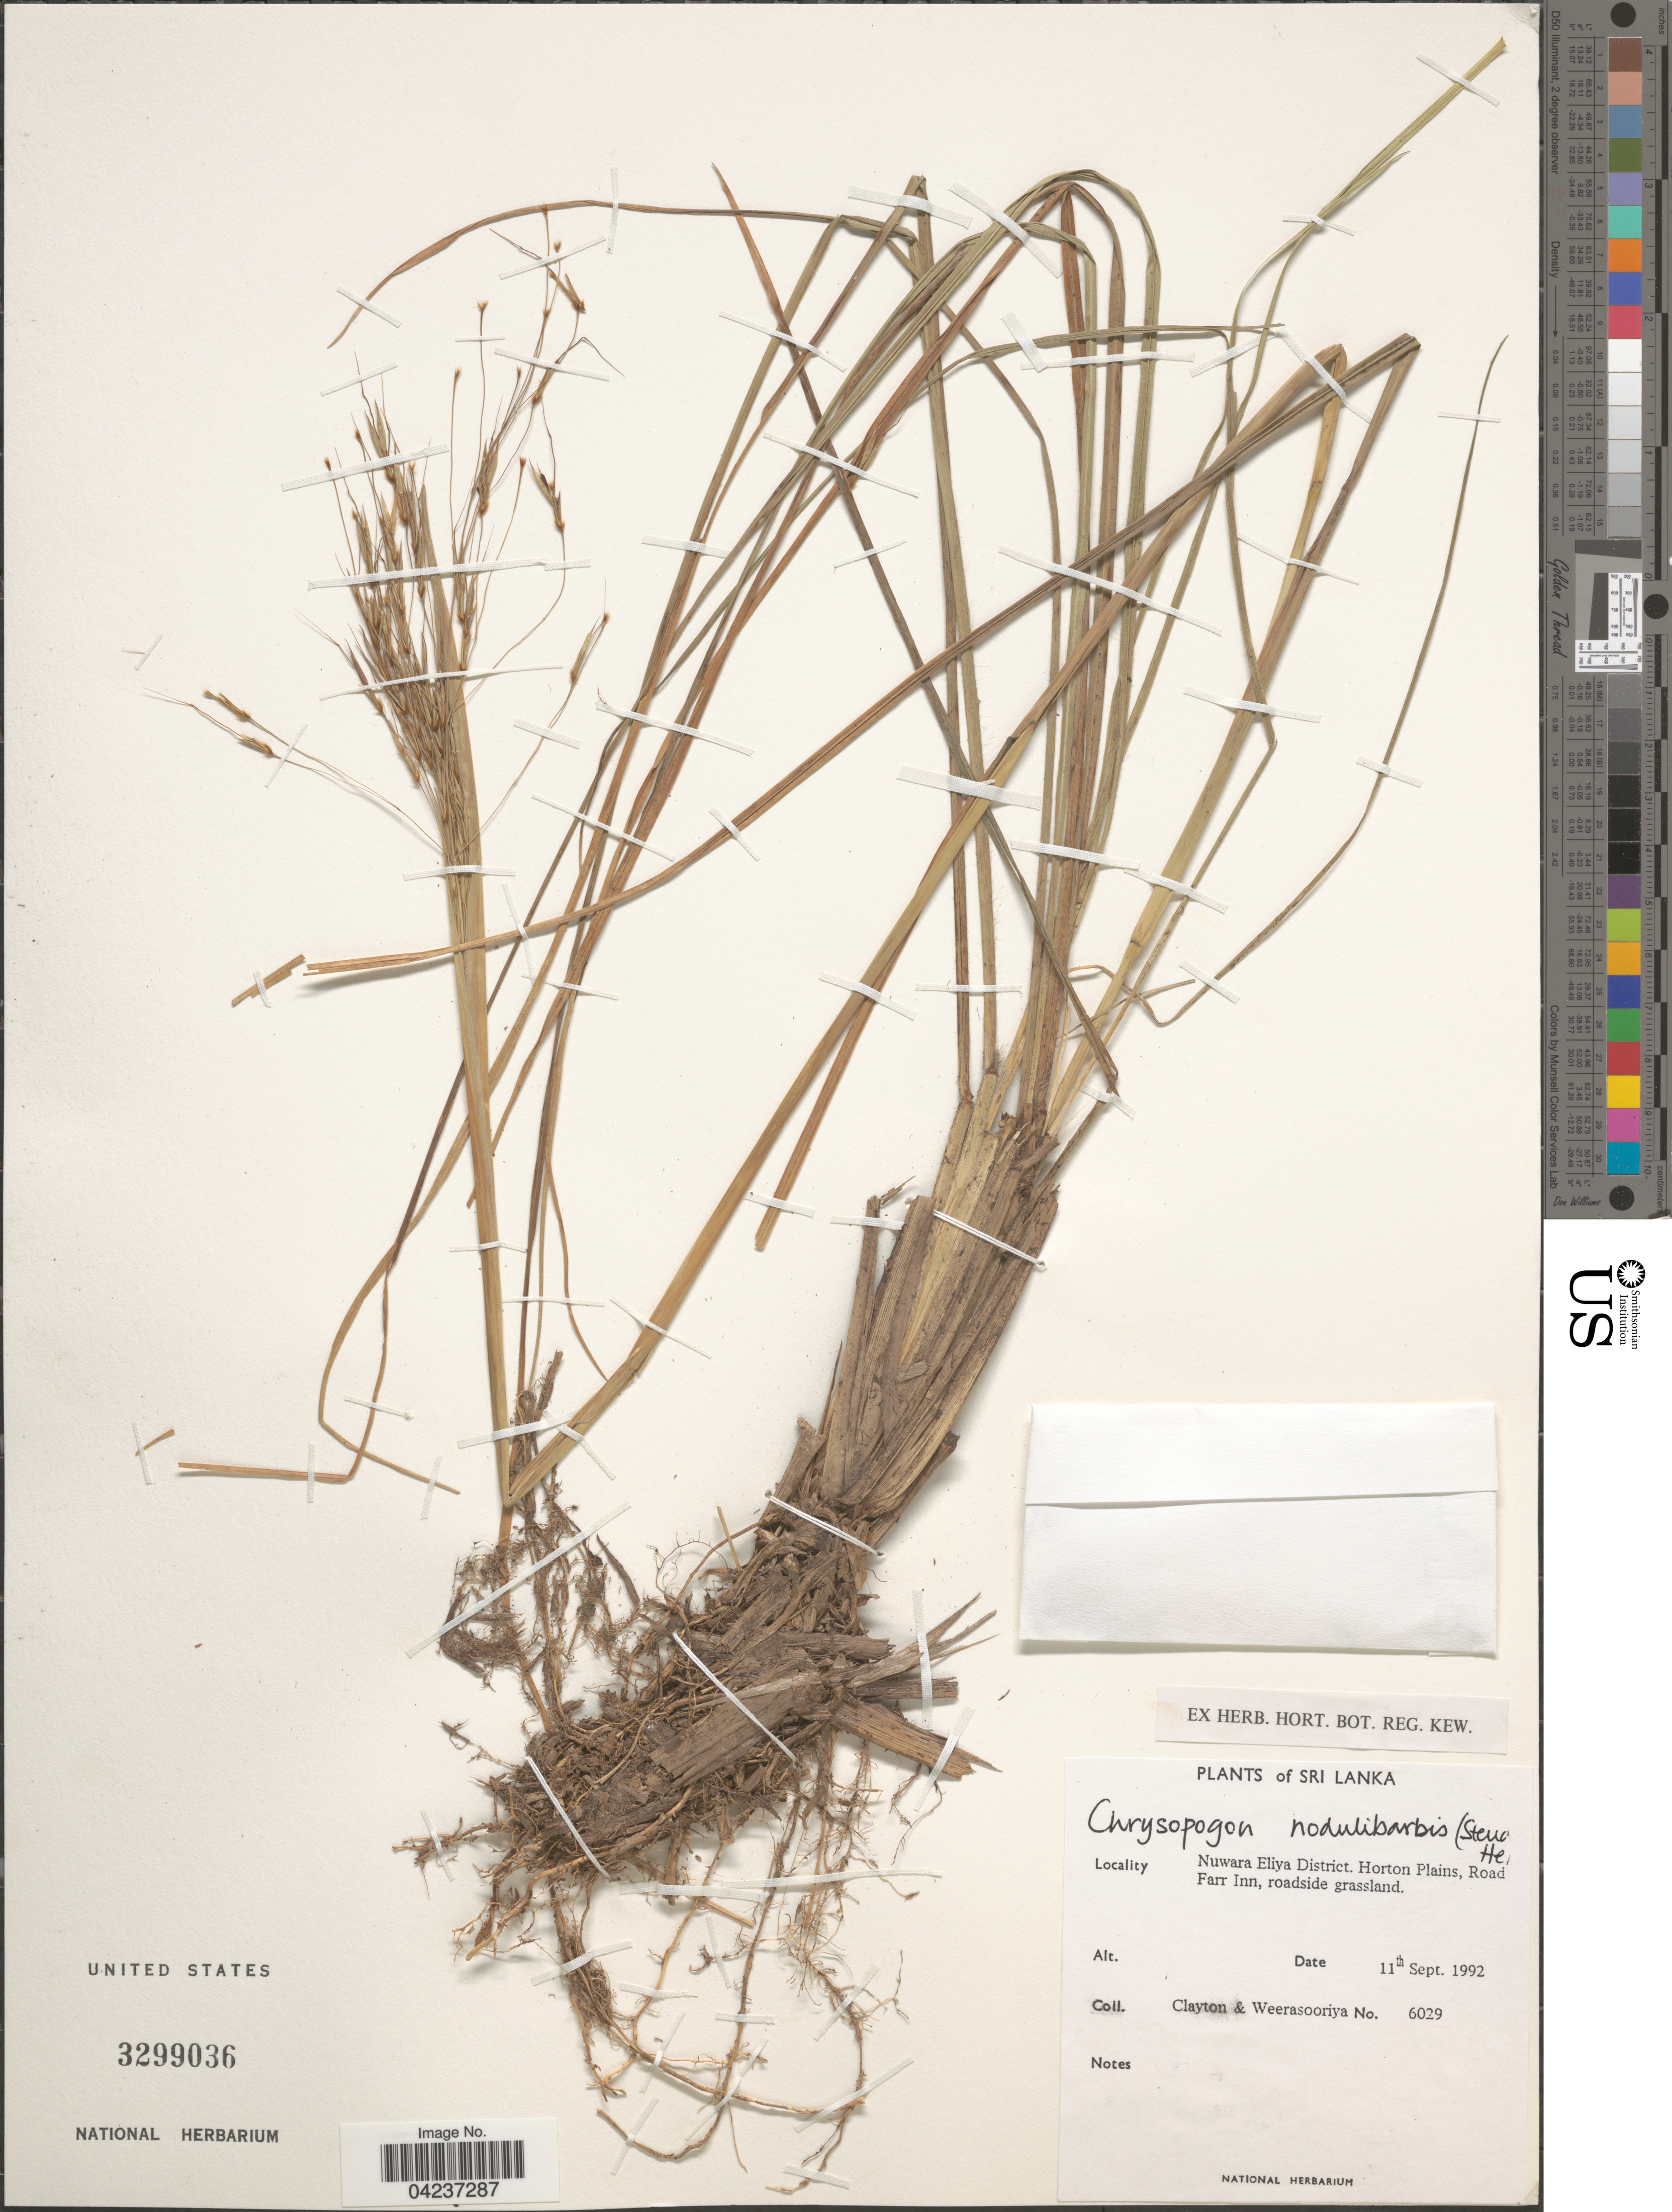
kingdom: Plantae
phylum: Tracheophyta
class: Liliopsida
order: Poales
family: Poaceae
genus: Chrysopogon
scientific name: Chrysopogon nodulibarbis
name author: (Hochst. ex Steud.) Henr.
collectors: Clayton & Weerasooriya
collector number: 6029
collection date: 1992-09-11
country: Sri Lanka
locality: Nuwara Eliya District. Horton Plains, Road Farr Inn, roadside grassland.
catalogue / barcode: US 3299036